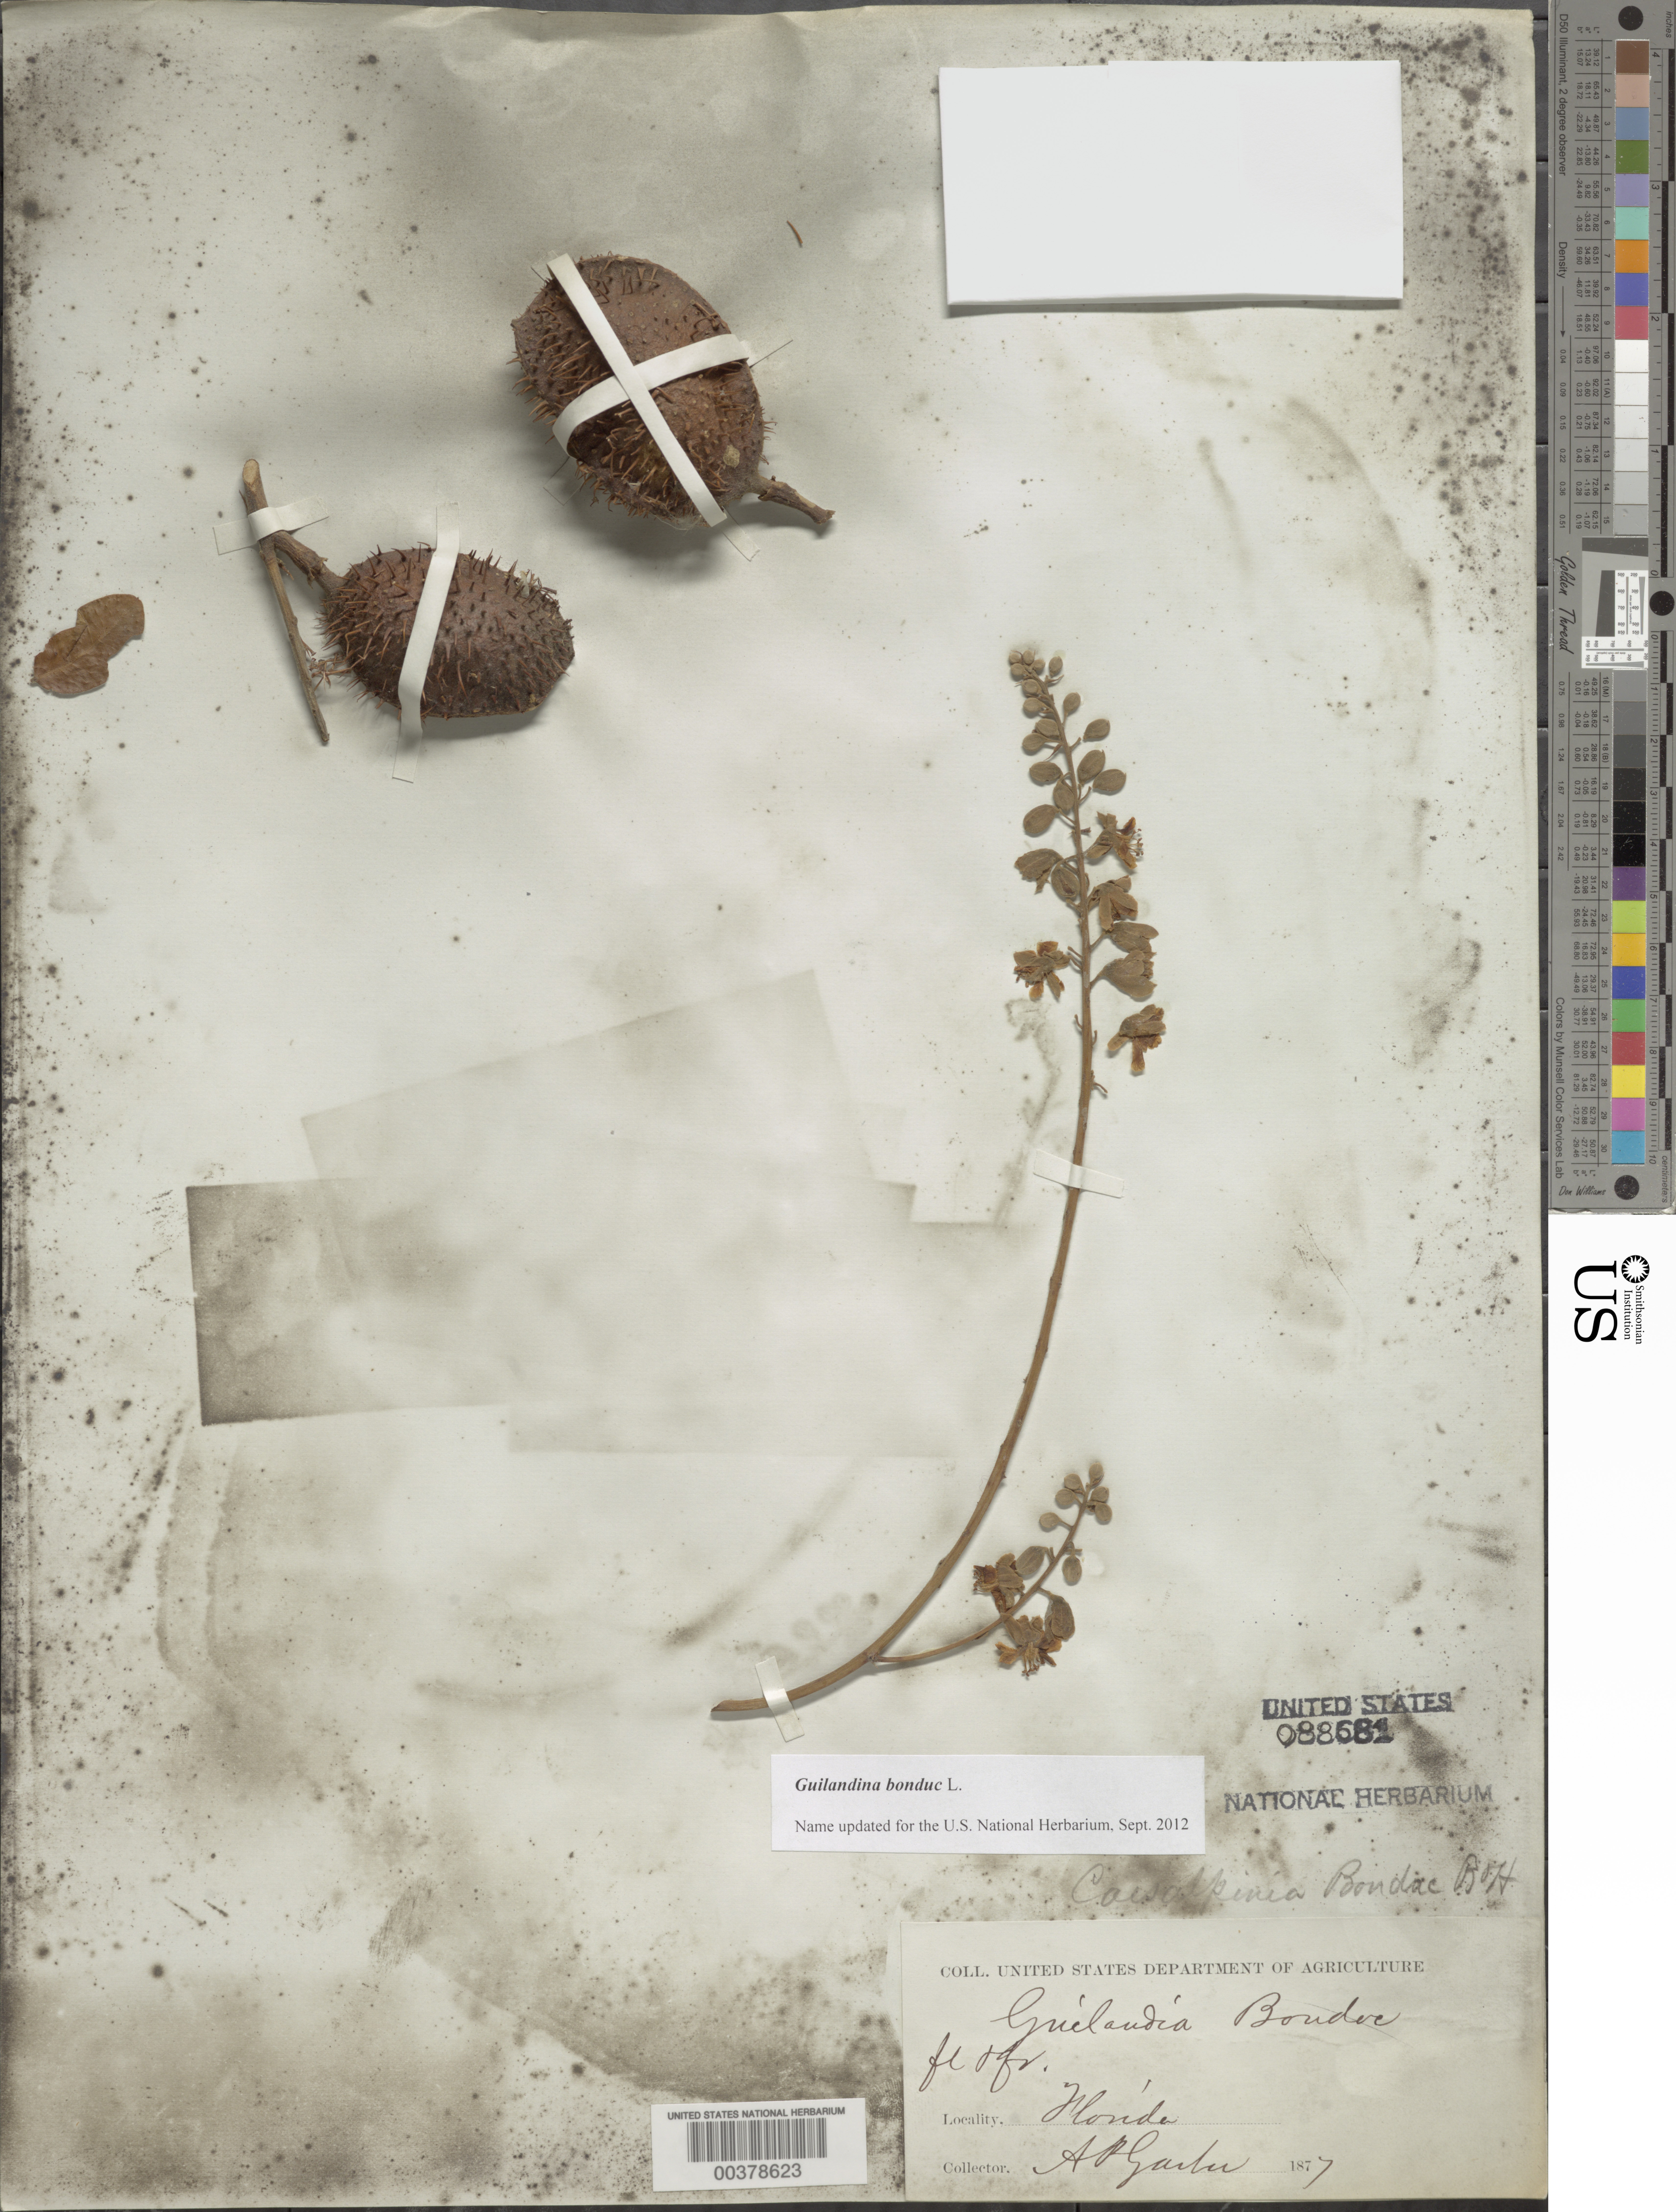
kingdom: Plantae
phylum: Tracheophyta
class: Magnoliopsida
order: Fabales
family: Fabaceae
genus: Guilandina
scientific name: Guilandina bonduc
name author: L.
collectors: A. P. Garber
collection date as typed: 1877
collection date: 1877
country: United States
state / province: Florida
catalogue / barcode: US 88681